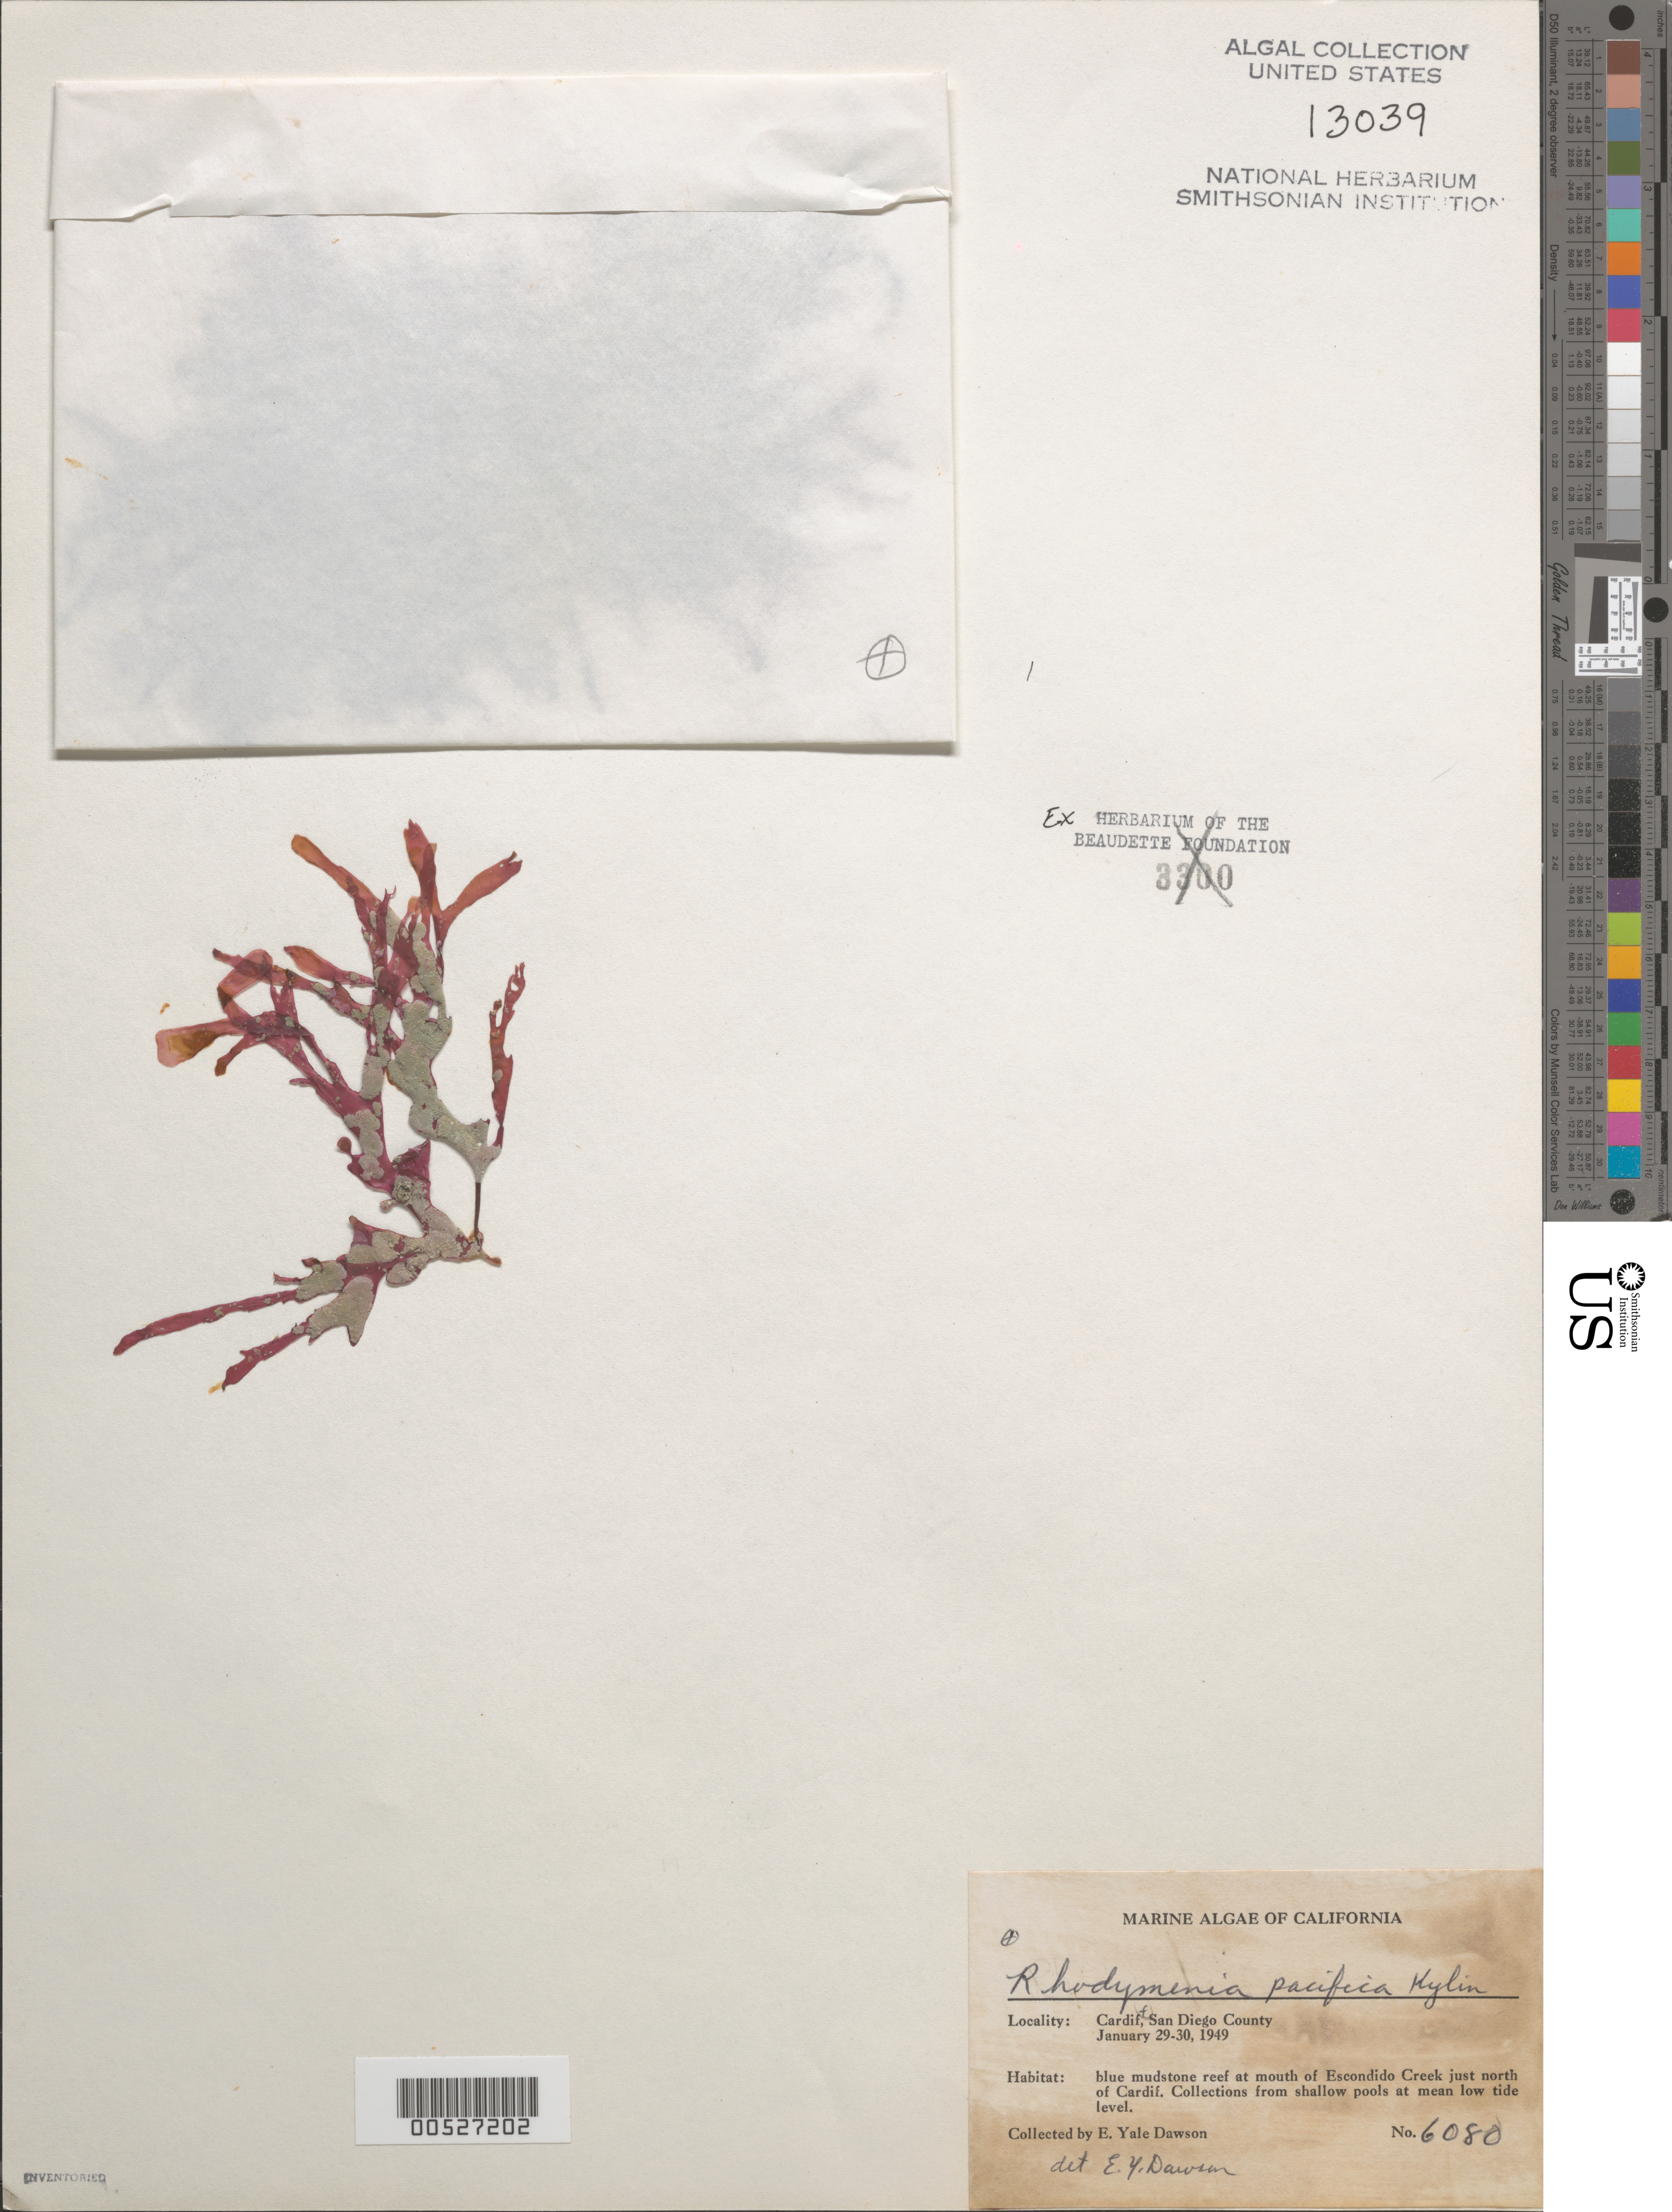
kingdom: Plantae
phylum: Rhodophyta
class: Florideophyceae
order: Rhodymeniales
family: Rhodymeniaceae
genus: Rhodymenia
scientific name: Rhodymenia pacifica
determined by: Dawson, E. Y.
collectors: E. Y. Dawson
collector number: EYD 6080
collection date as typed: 29 Jan 1949 TO 30 Jan 1949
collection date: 1949-01-29/1949-01-30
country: United States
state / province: California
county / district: San Diego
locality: Escondido Creek mouth, just north of Cardiff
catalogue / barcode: US 13039